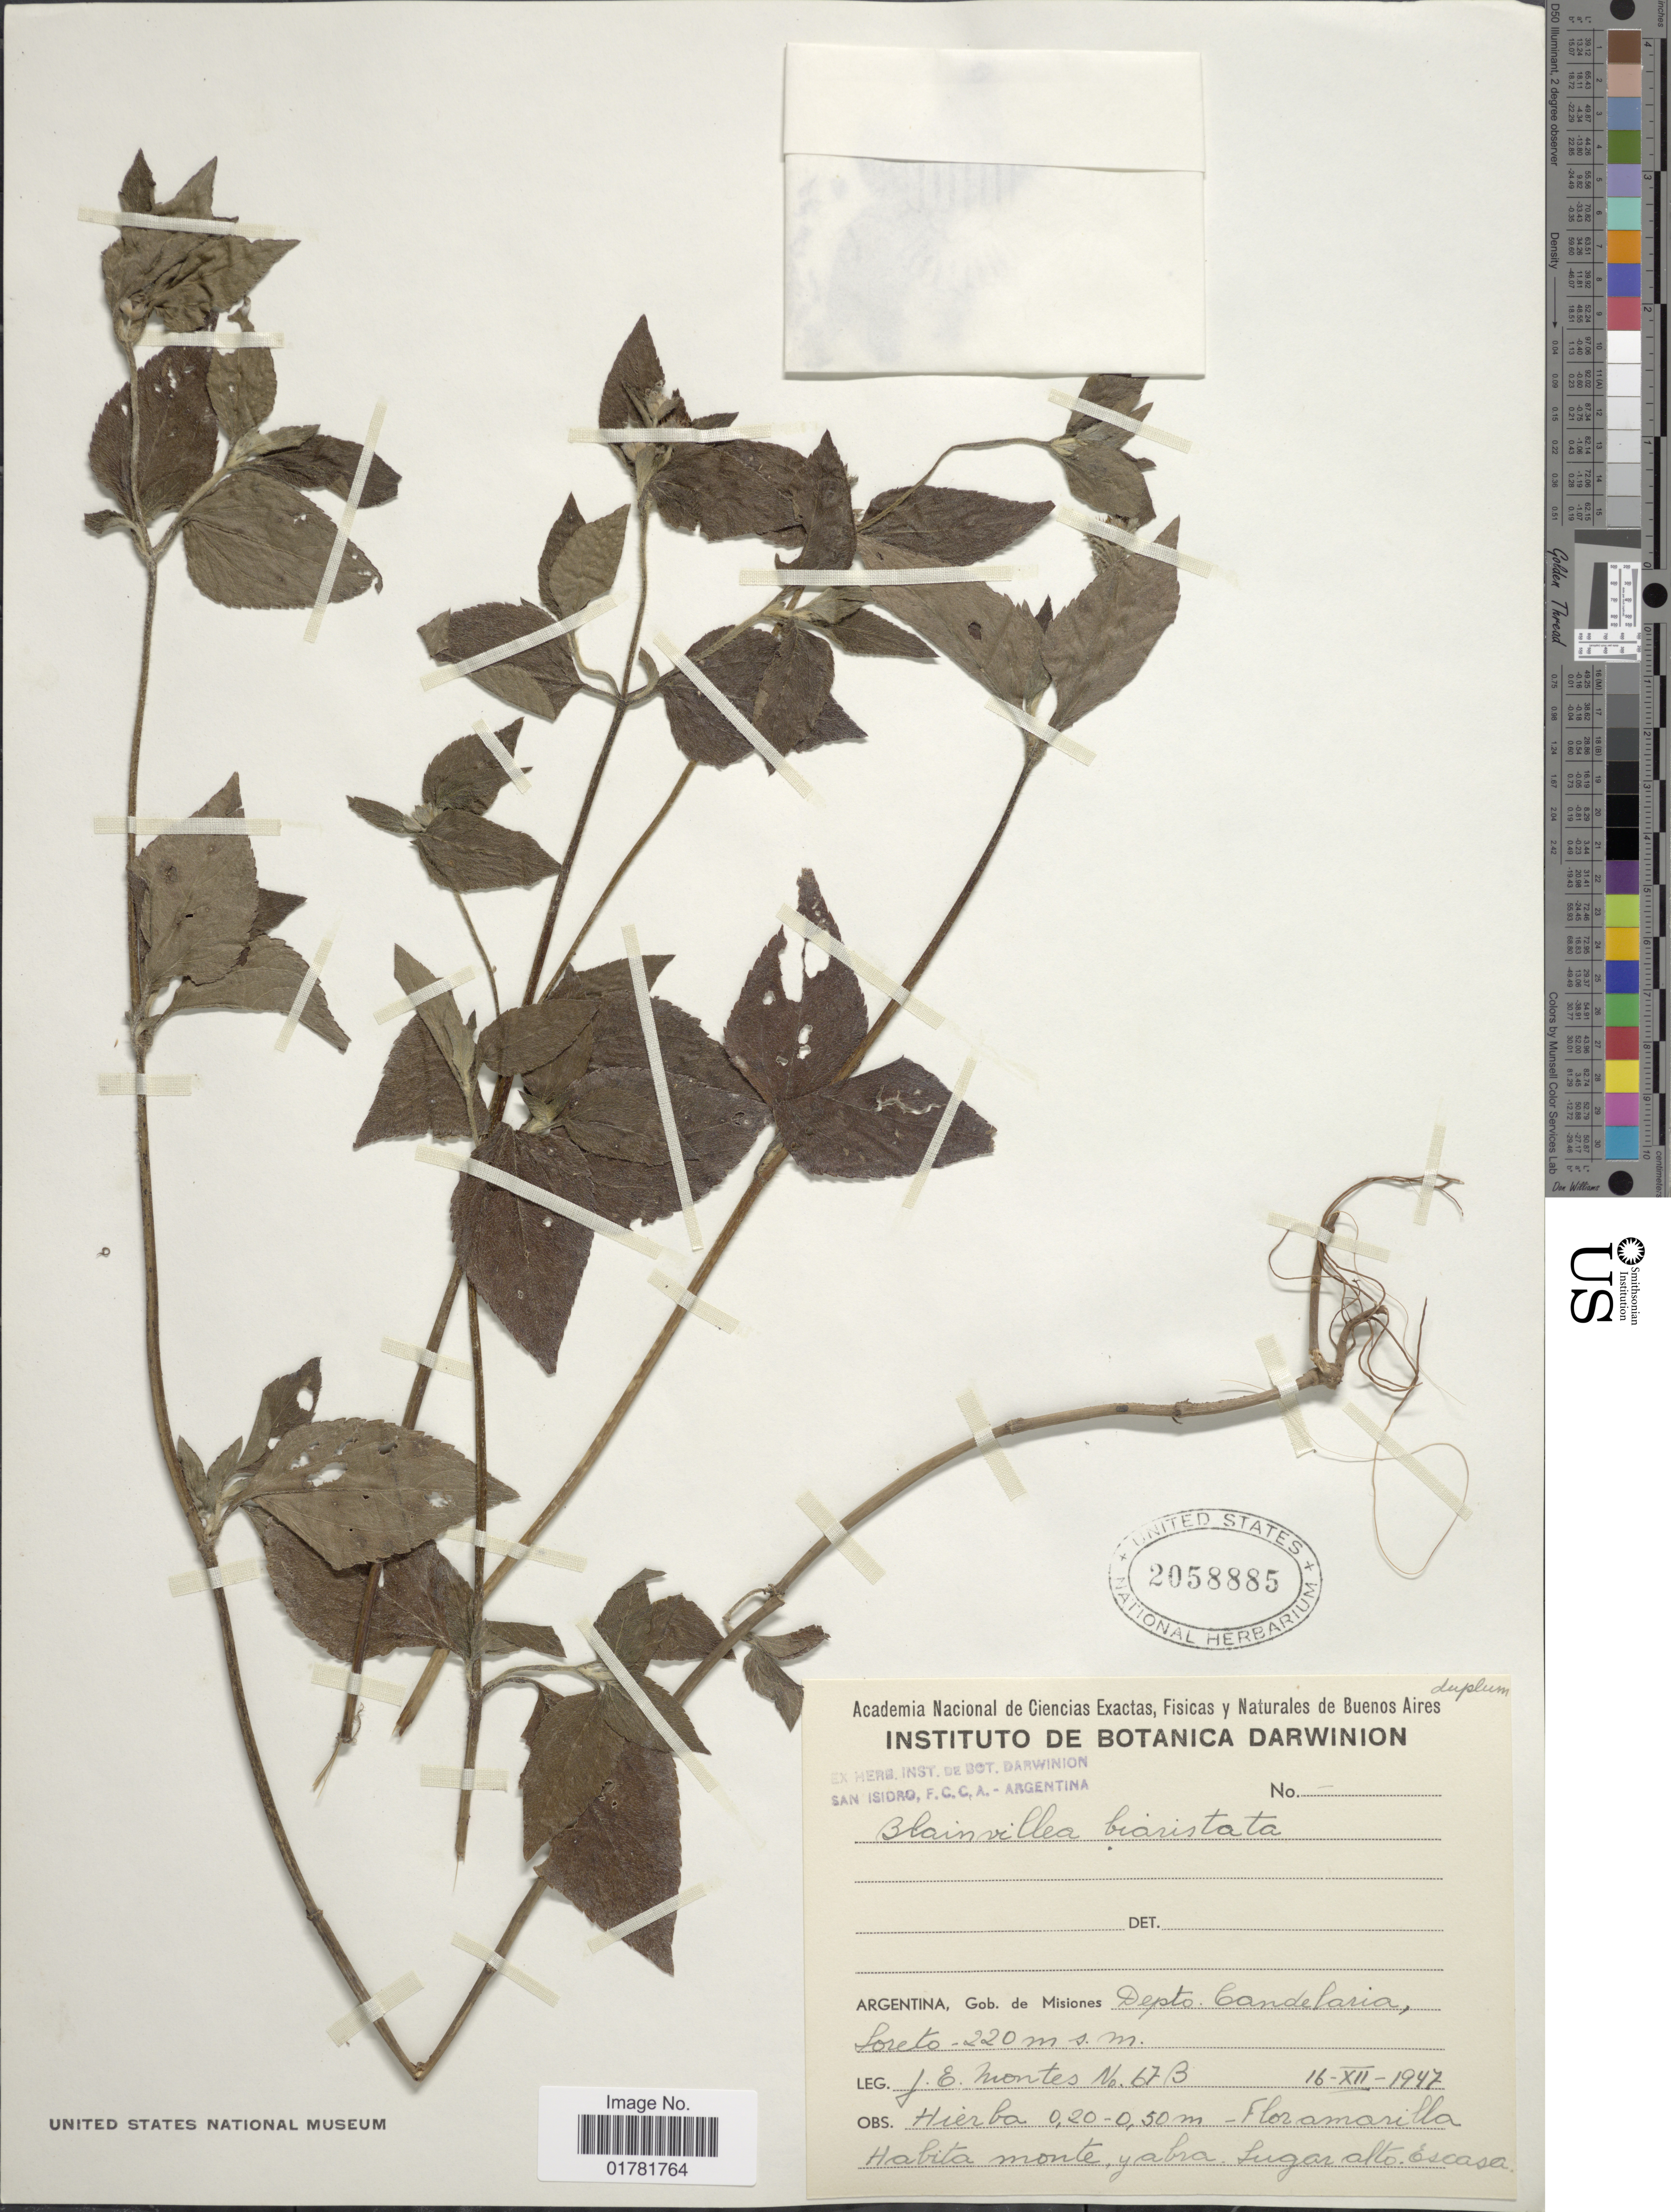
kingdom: Plantae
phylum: Tracheophyta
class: Magnoliopsida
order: Asterales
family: Asteraceae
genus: Calyptocarpus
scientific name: Calyptocarpus baristatus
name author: (DC.) H. Rob.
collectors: J. E. Montes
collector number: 67B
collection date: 1947-12-16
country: Argentina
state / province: Misiones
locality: Gob de Misiones, Depto Candelaria, Loreto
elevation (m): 220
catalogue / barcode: US 2058885